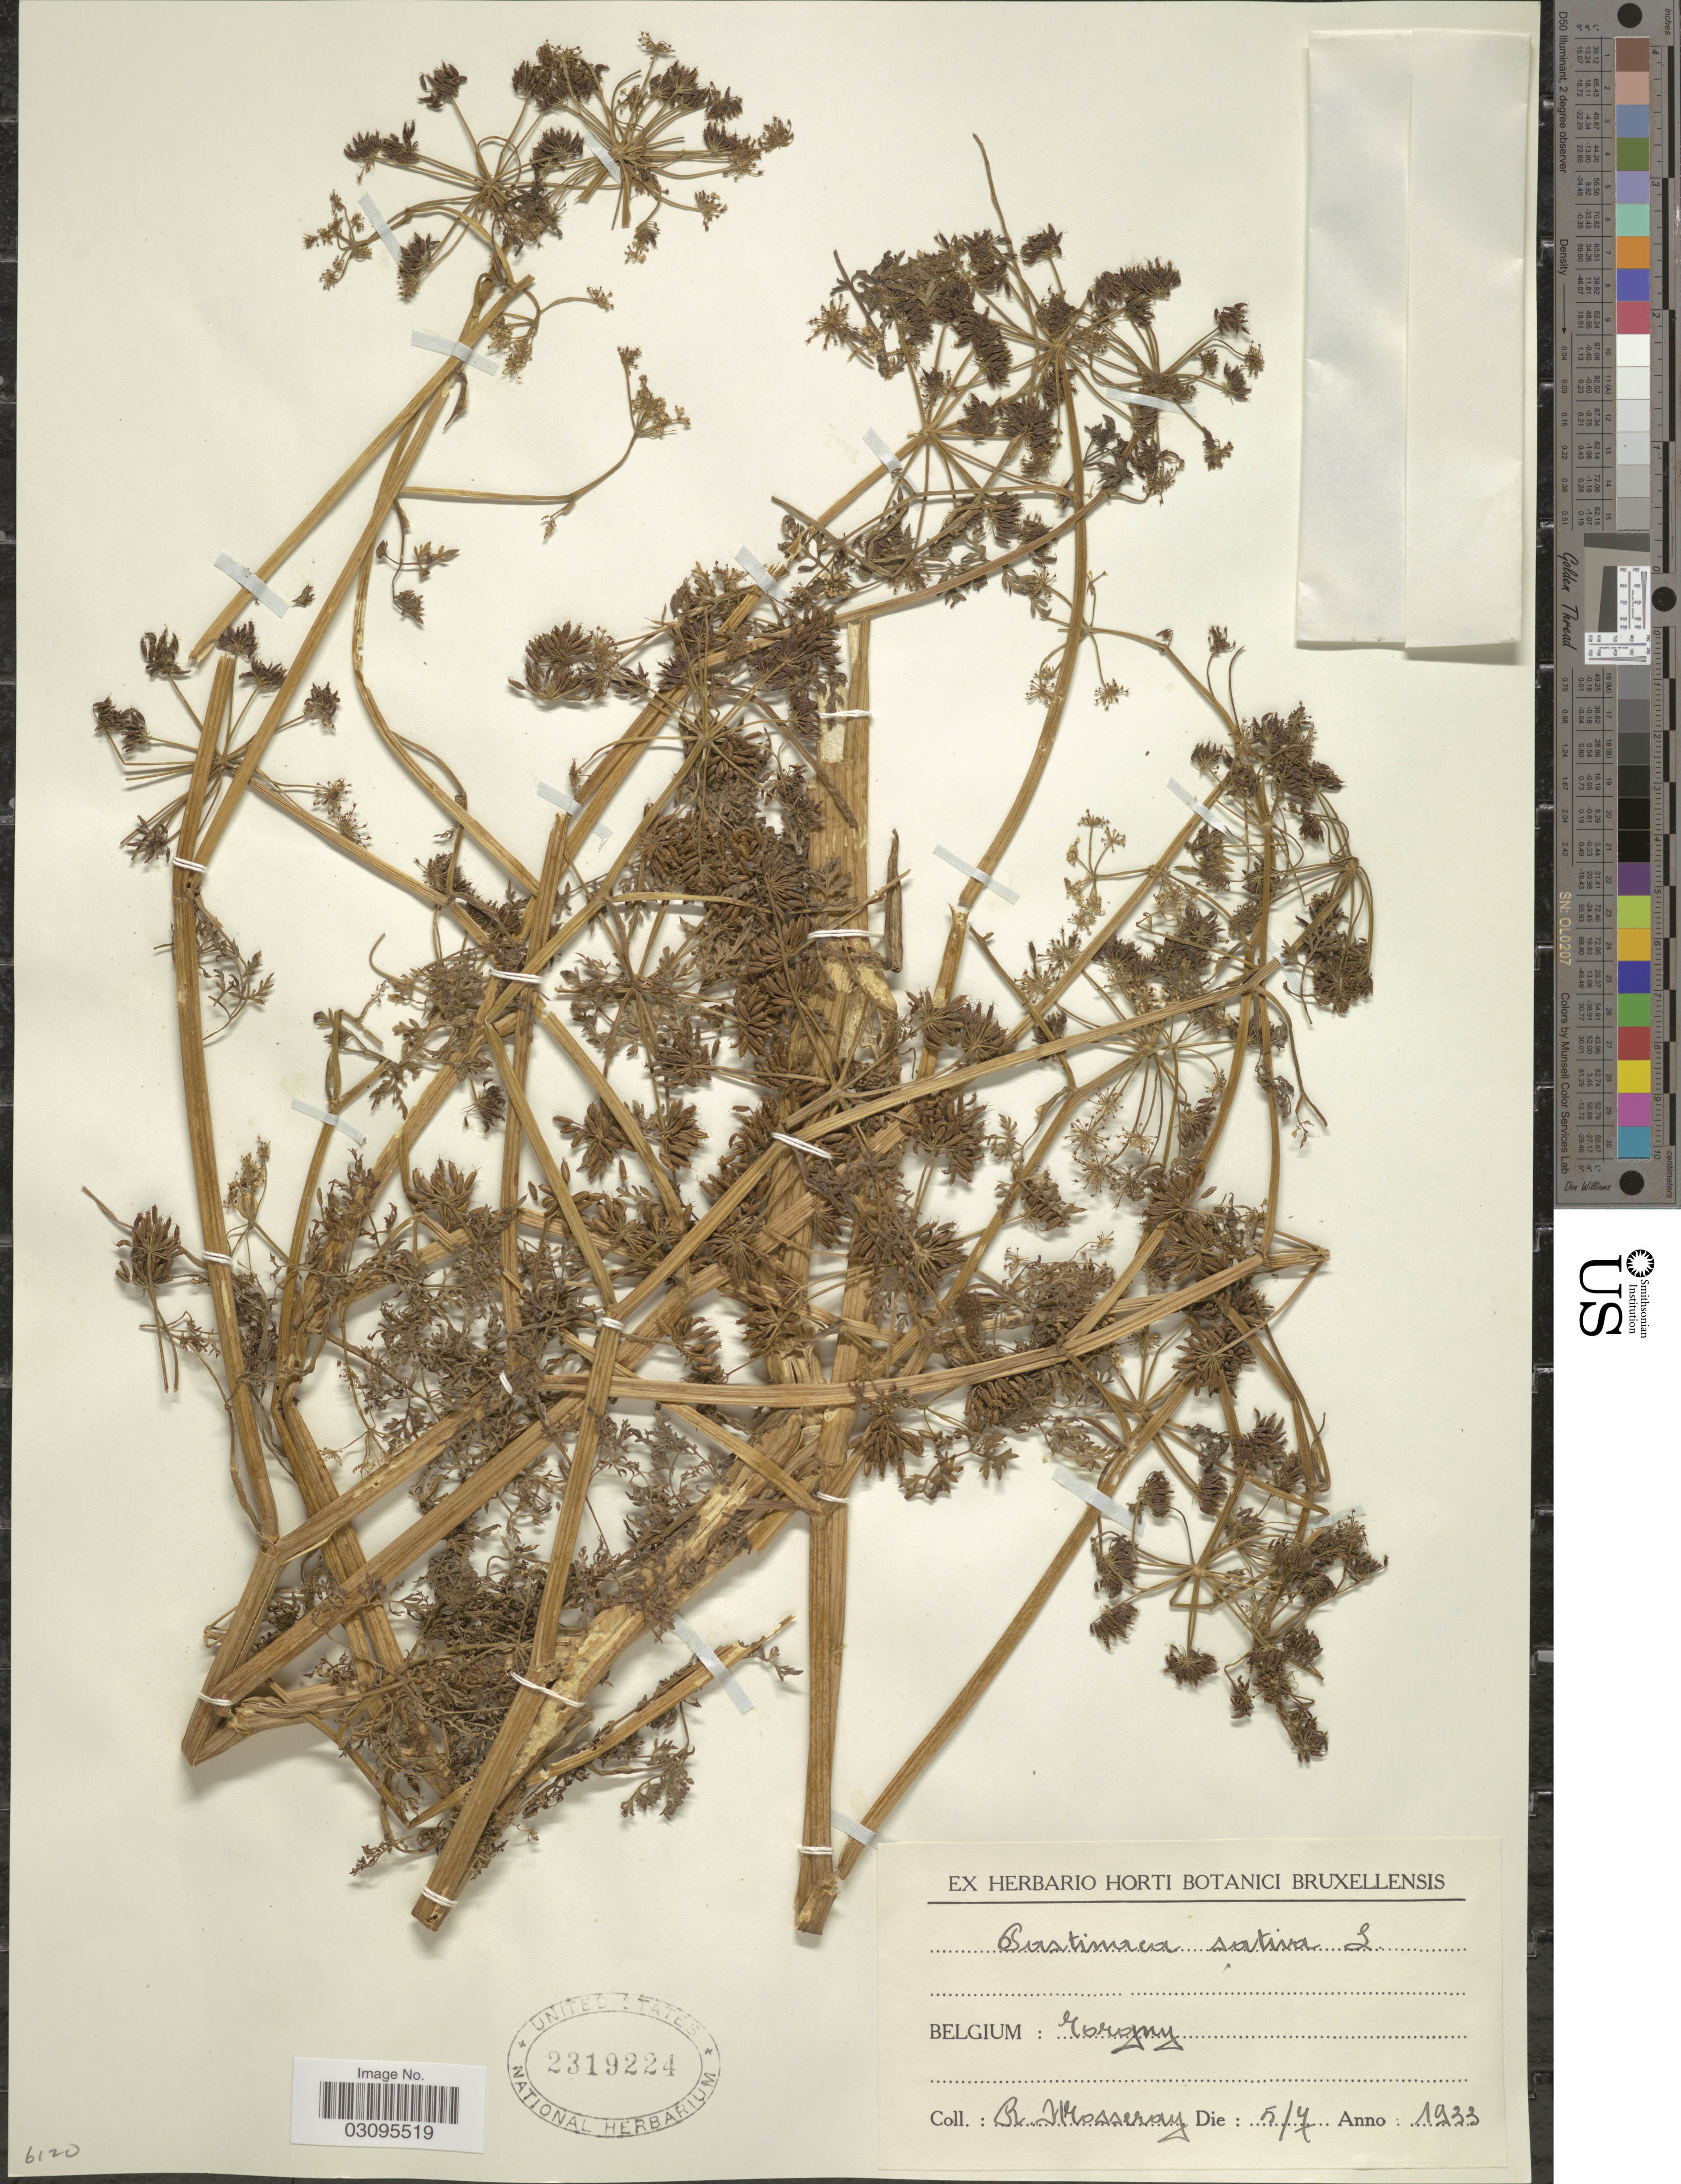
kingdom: Plantae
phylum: Tracheophyta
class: Magnoliopsida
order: Apiales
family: Apiaceae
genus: Pastinaca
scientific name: Pastinaca sativa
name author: L.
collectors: R. Mosseray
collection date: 1933-07-05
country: Belgium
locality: Belgium: Torgny.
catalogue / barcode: US 2319224